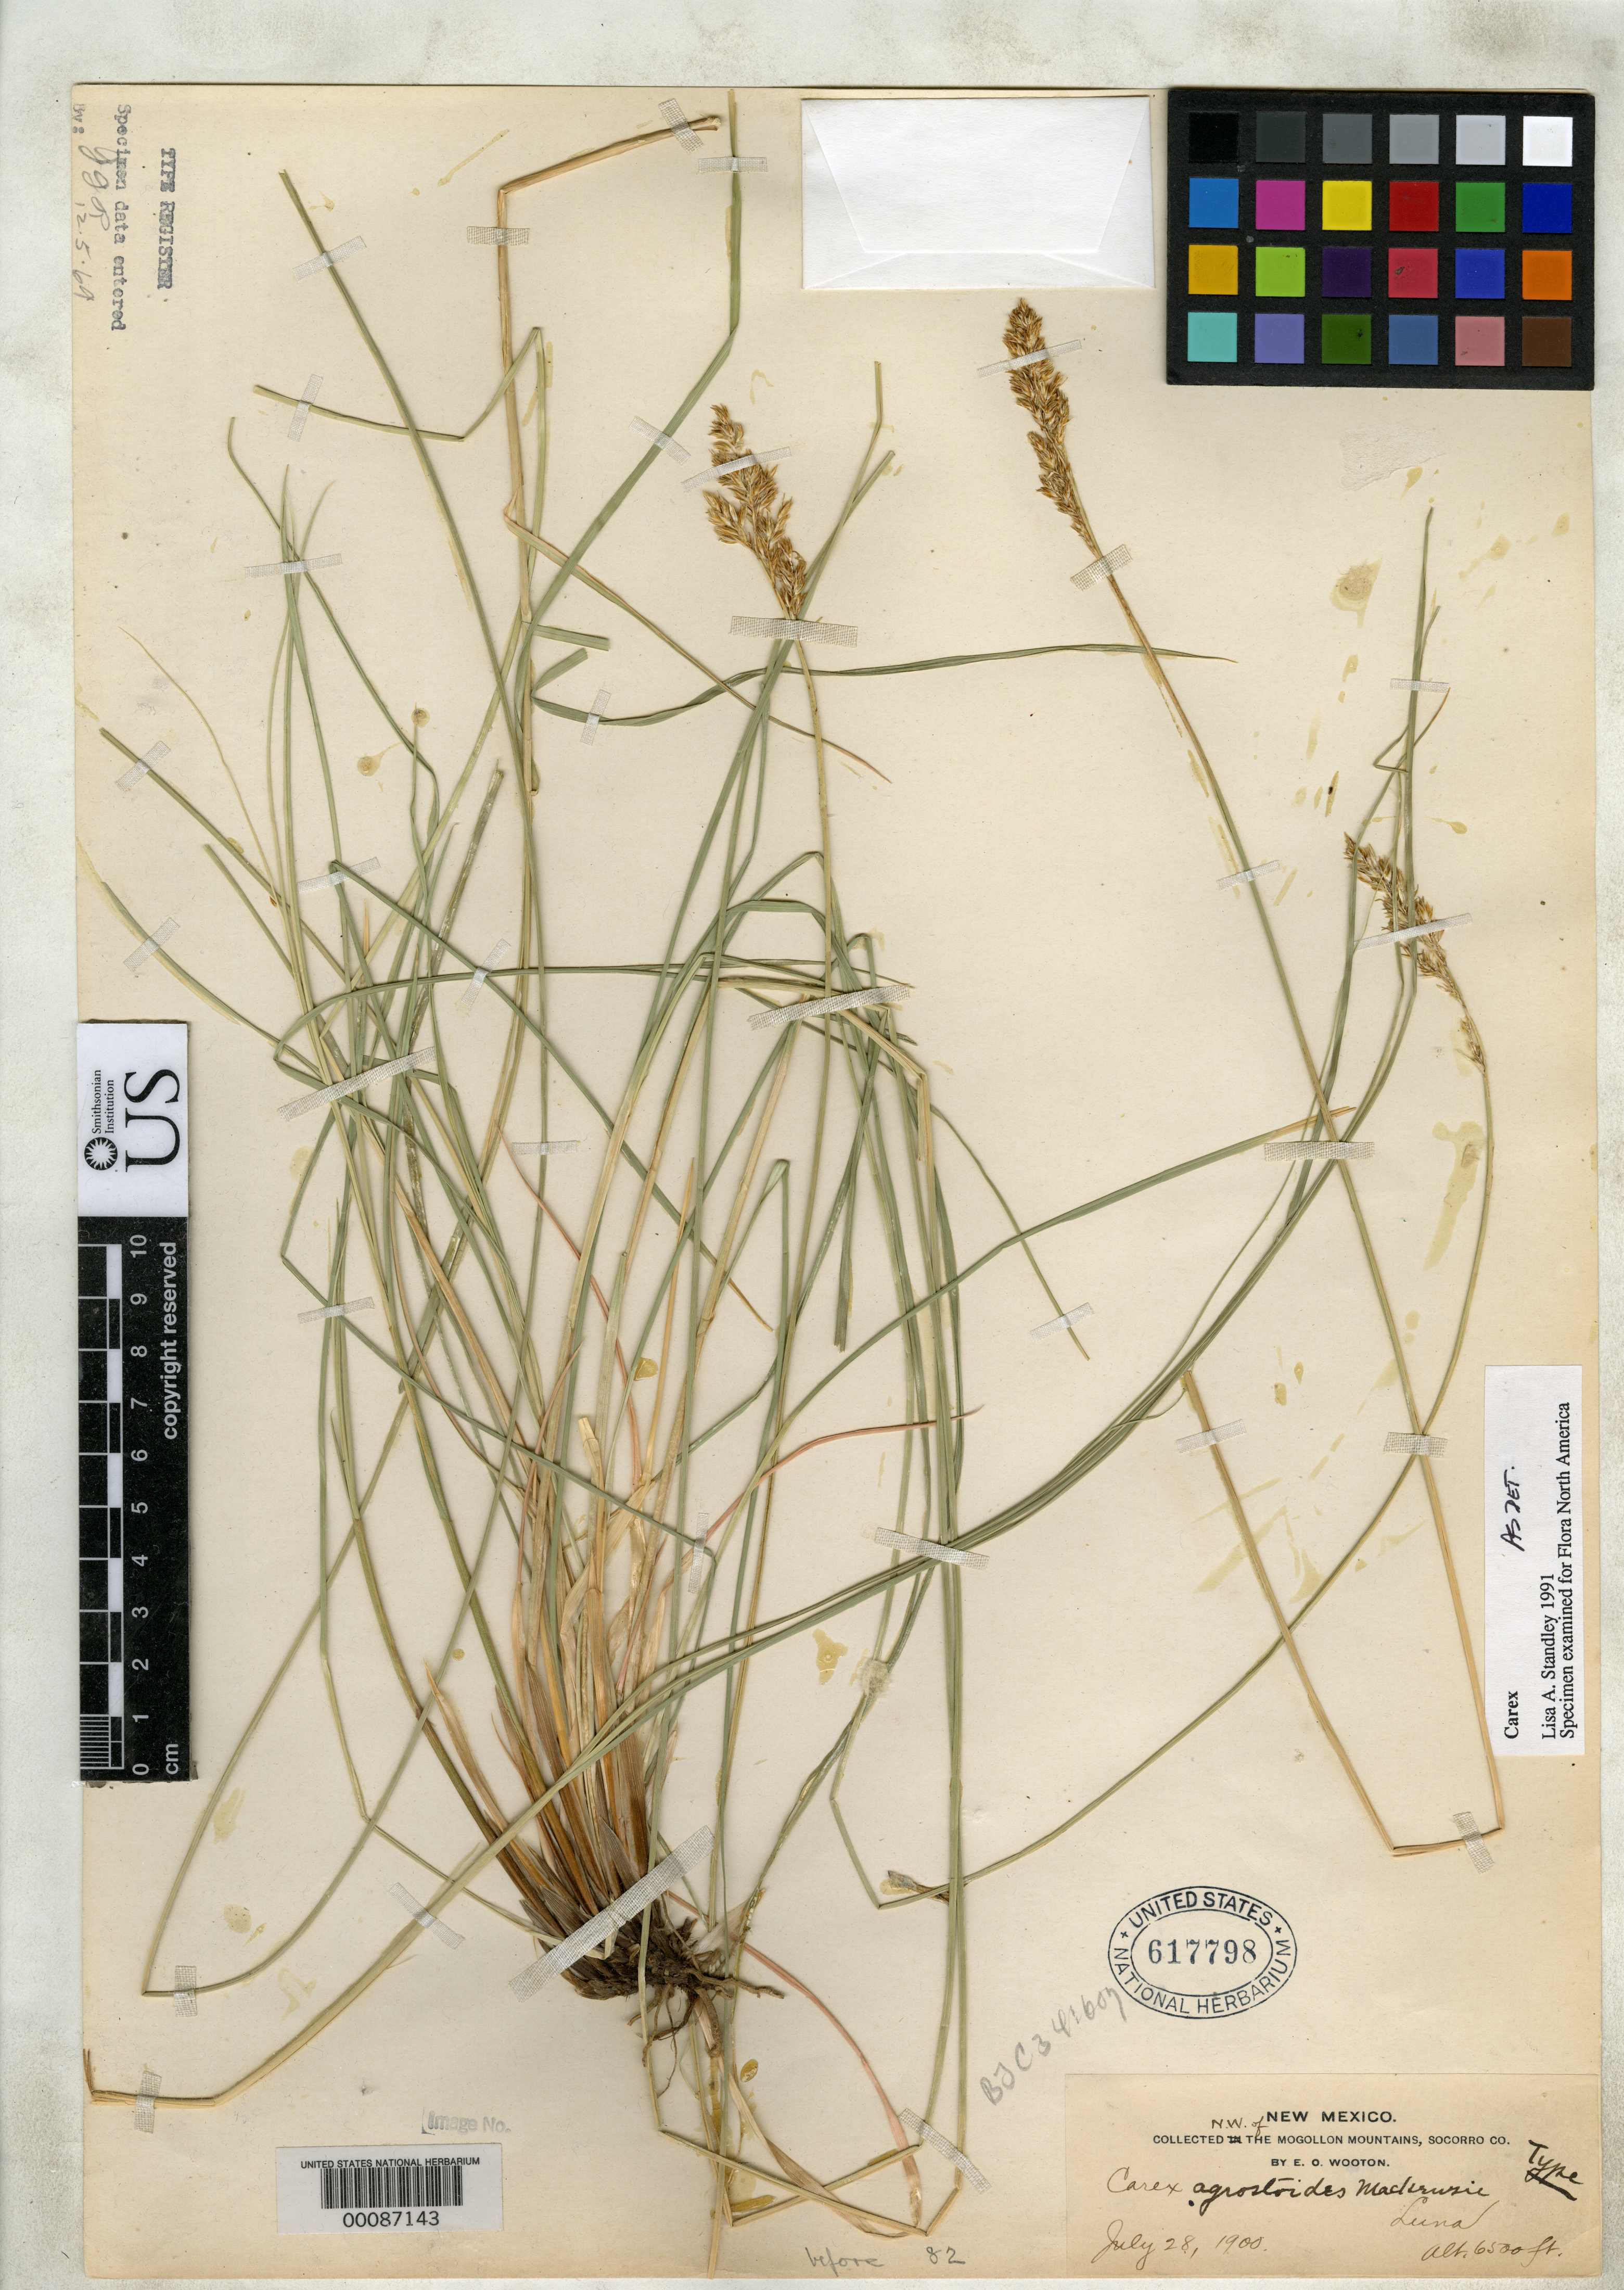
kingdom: Plantae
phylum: Tracheophyta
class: Liliopsida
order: Poales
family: Cyperaceae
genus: Carex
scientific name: Carex agrostoides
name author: Mack.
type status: Isotype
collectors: E. O. Wooton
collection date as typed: Jun 1908 to -- Oct 1908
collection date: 1908-06/1908-10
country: United States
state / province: New Mexico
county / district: Socorro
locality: Luna, NW of Mogollon Mountains.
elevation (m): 1981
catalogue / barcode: US 617798